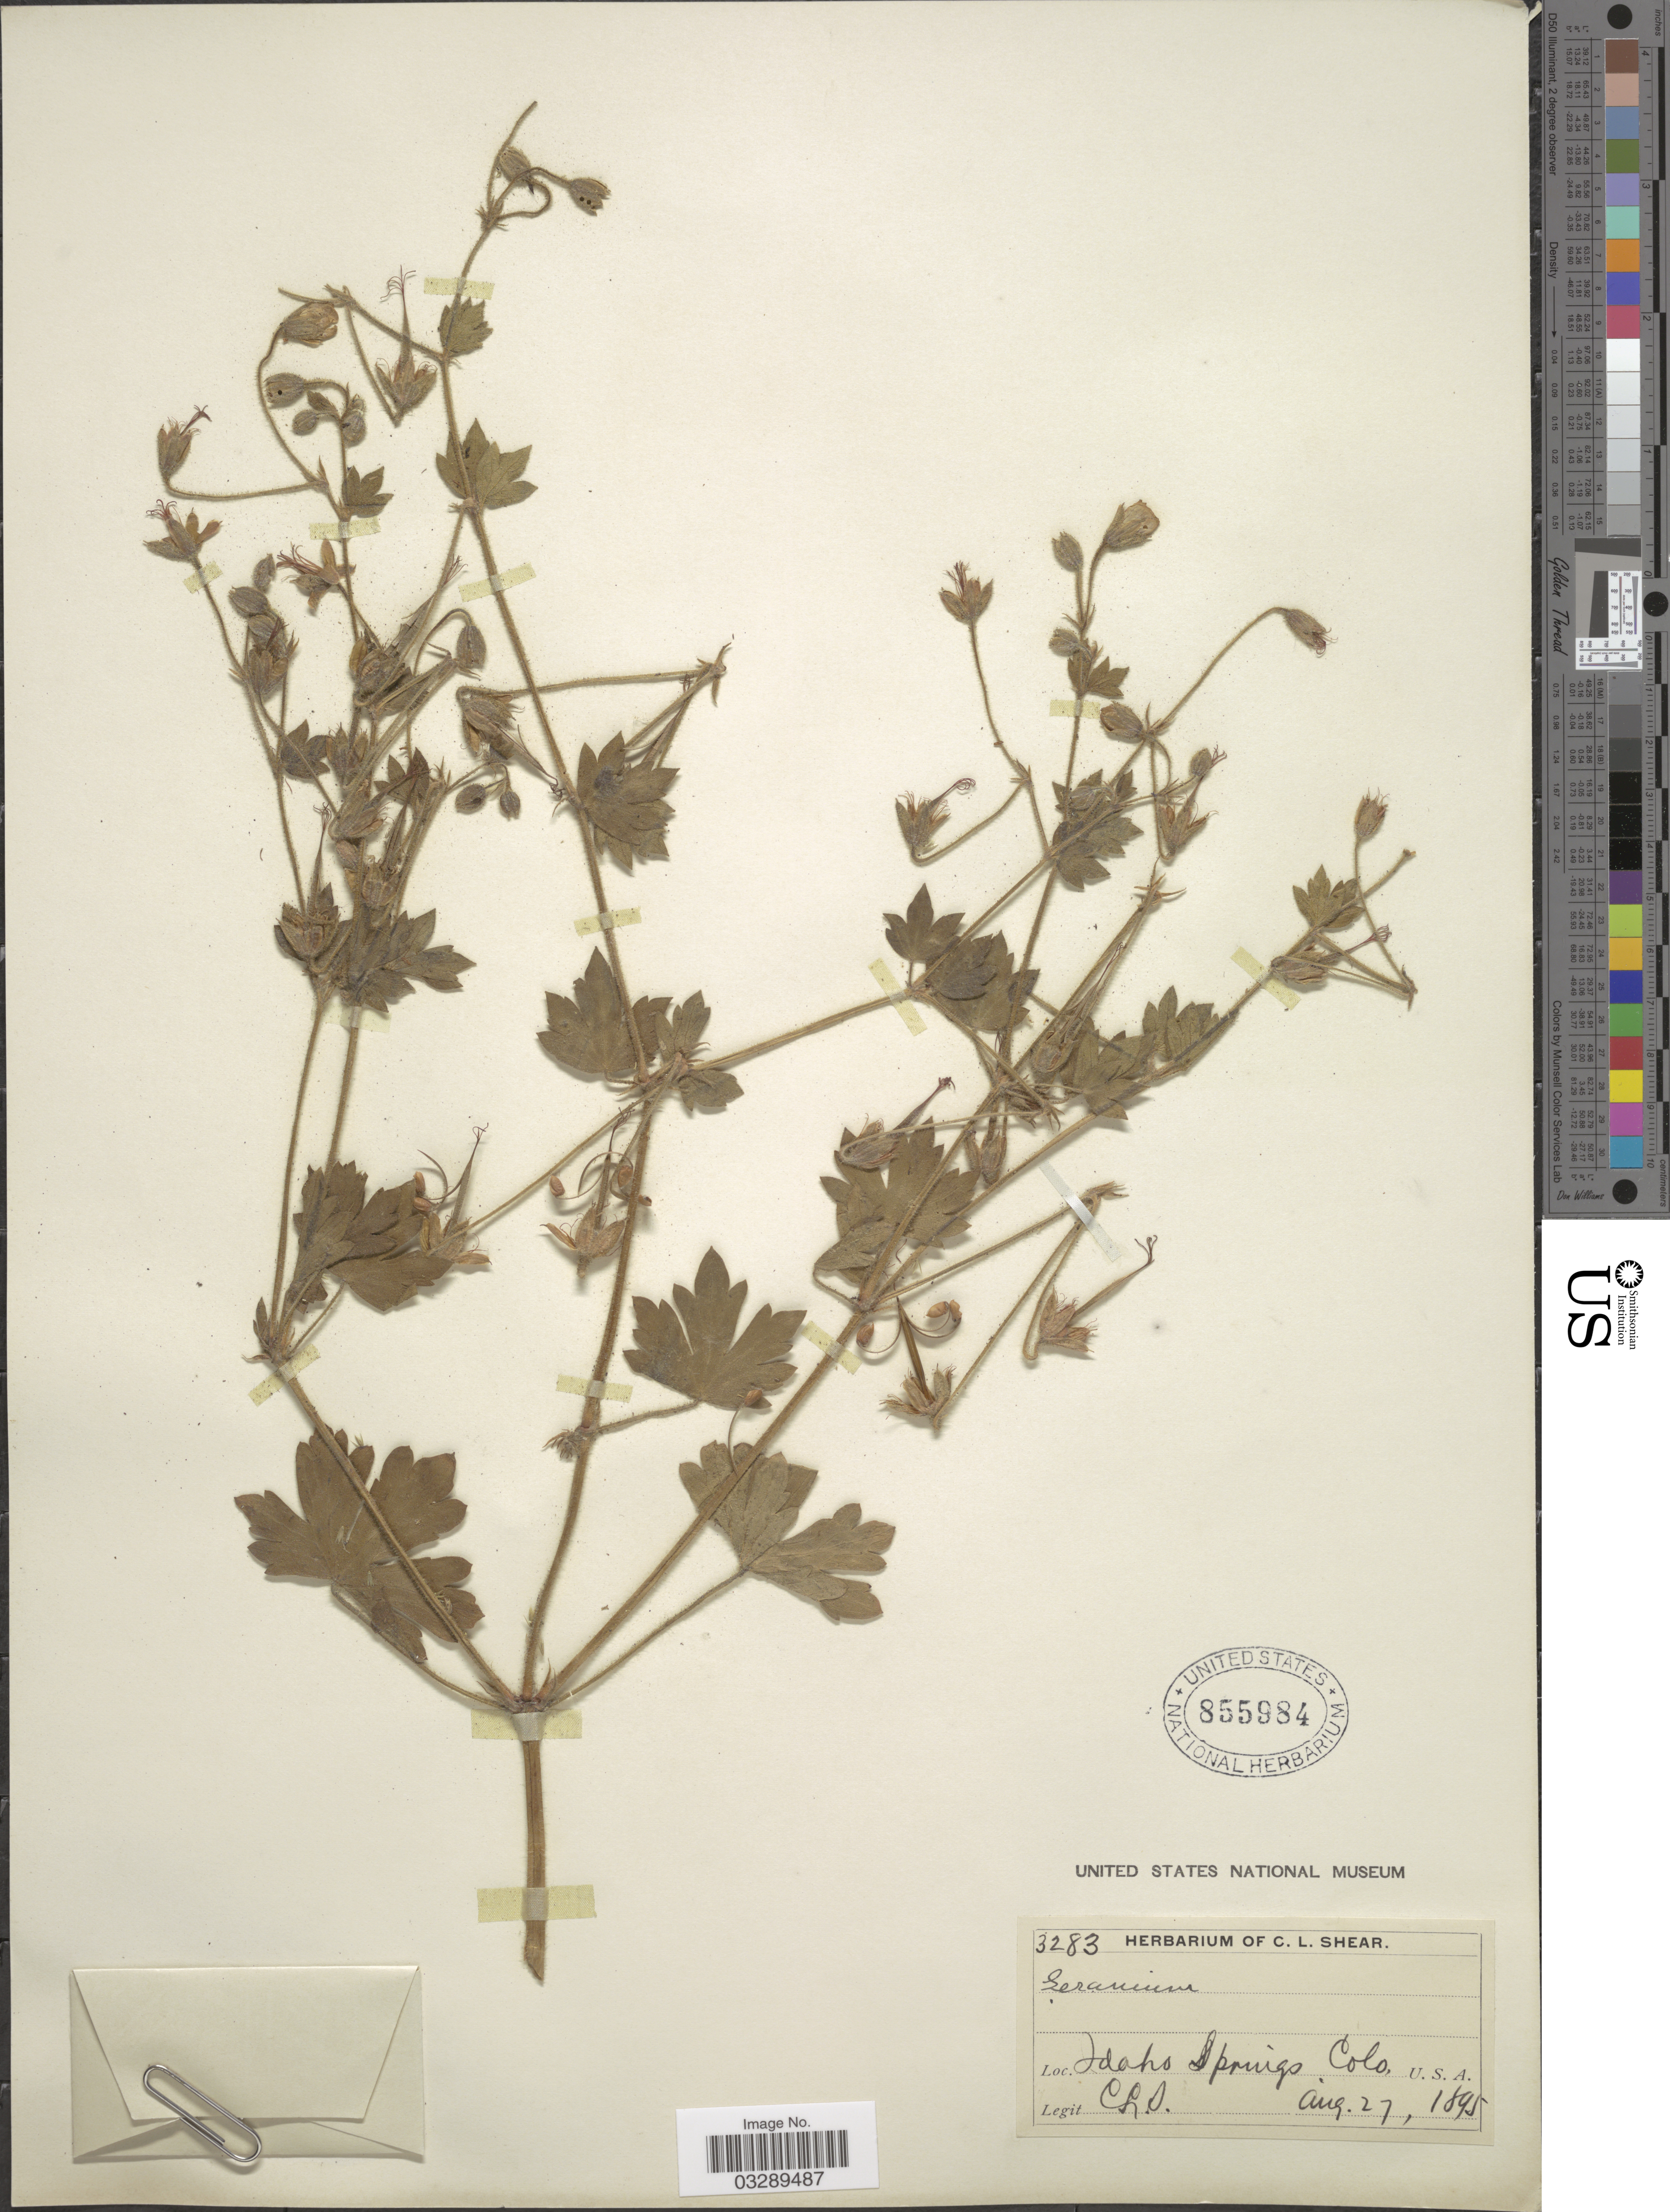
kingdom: Plantae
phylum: Tracheophyta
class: Magnoliopsida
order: Geraniales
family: Geraniaceae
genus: Geranium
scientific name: Geranium sp.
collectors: C. L. Shear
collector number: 3283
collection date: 1895-08-27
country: United States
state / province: Colorado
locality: Idaho Springs.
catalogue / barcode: US 855984